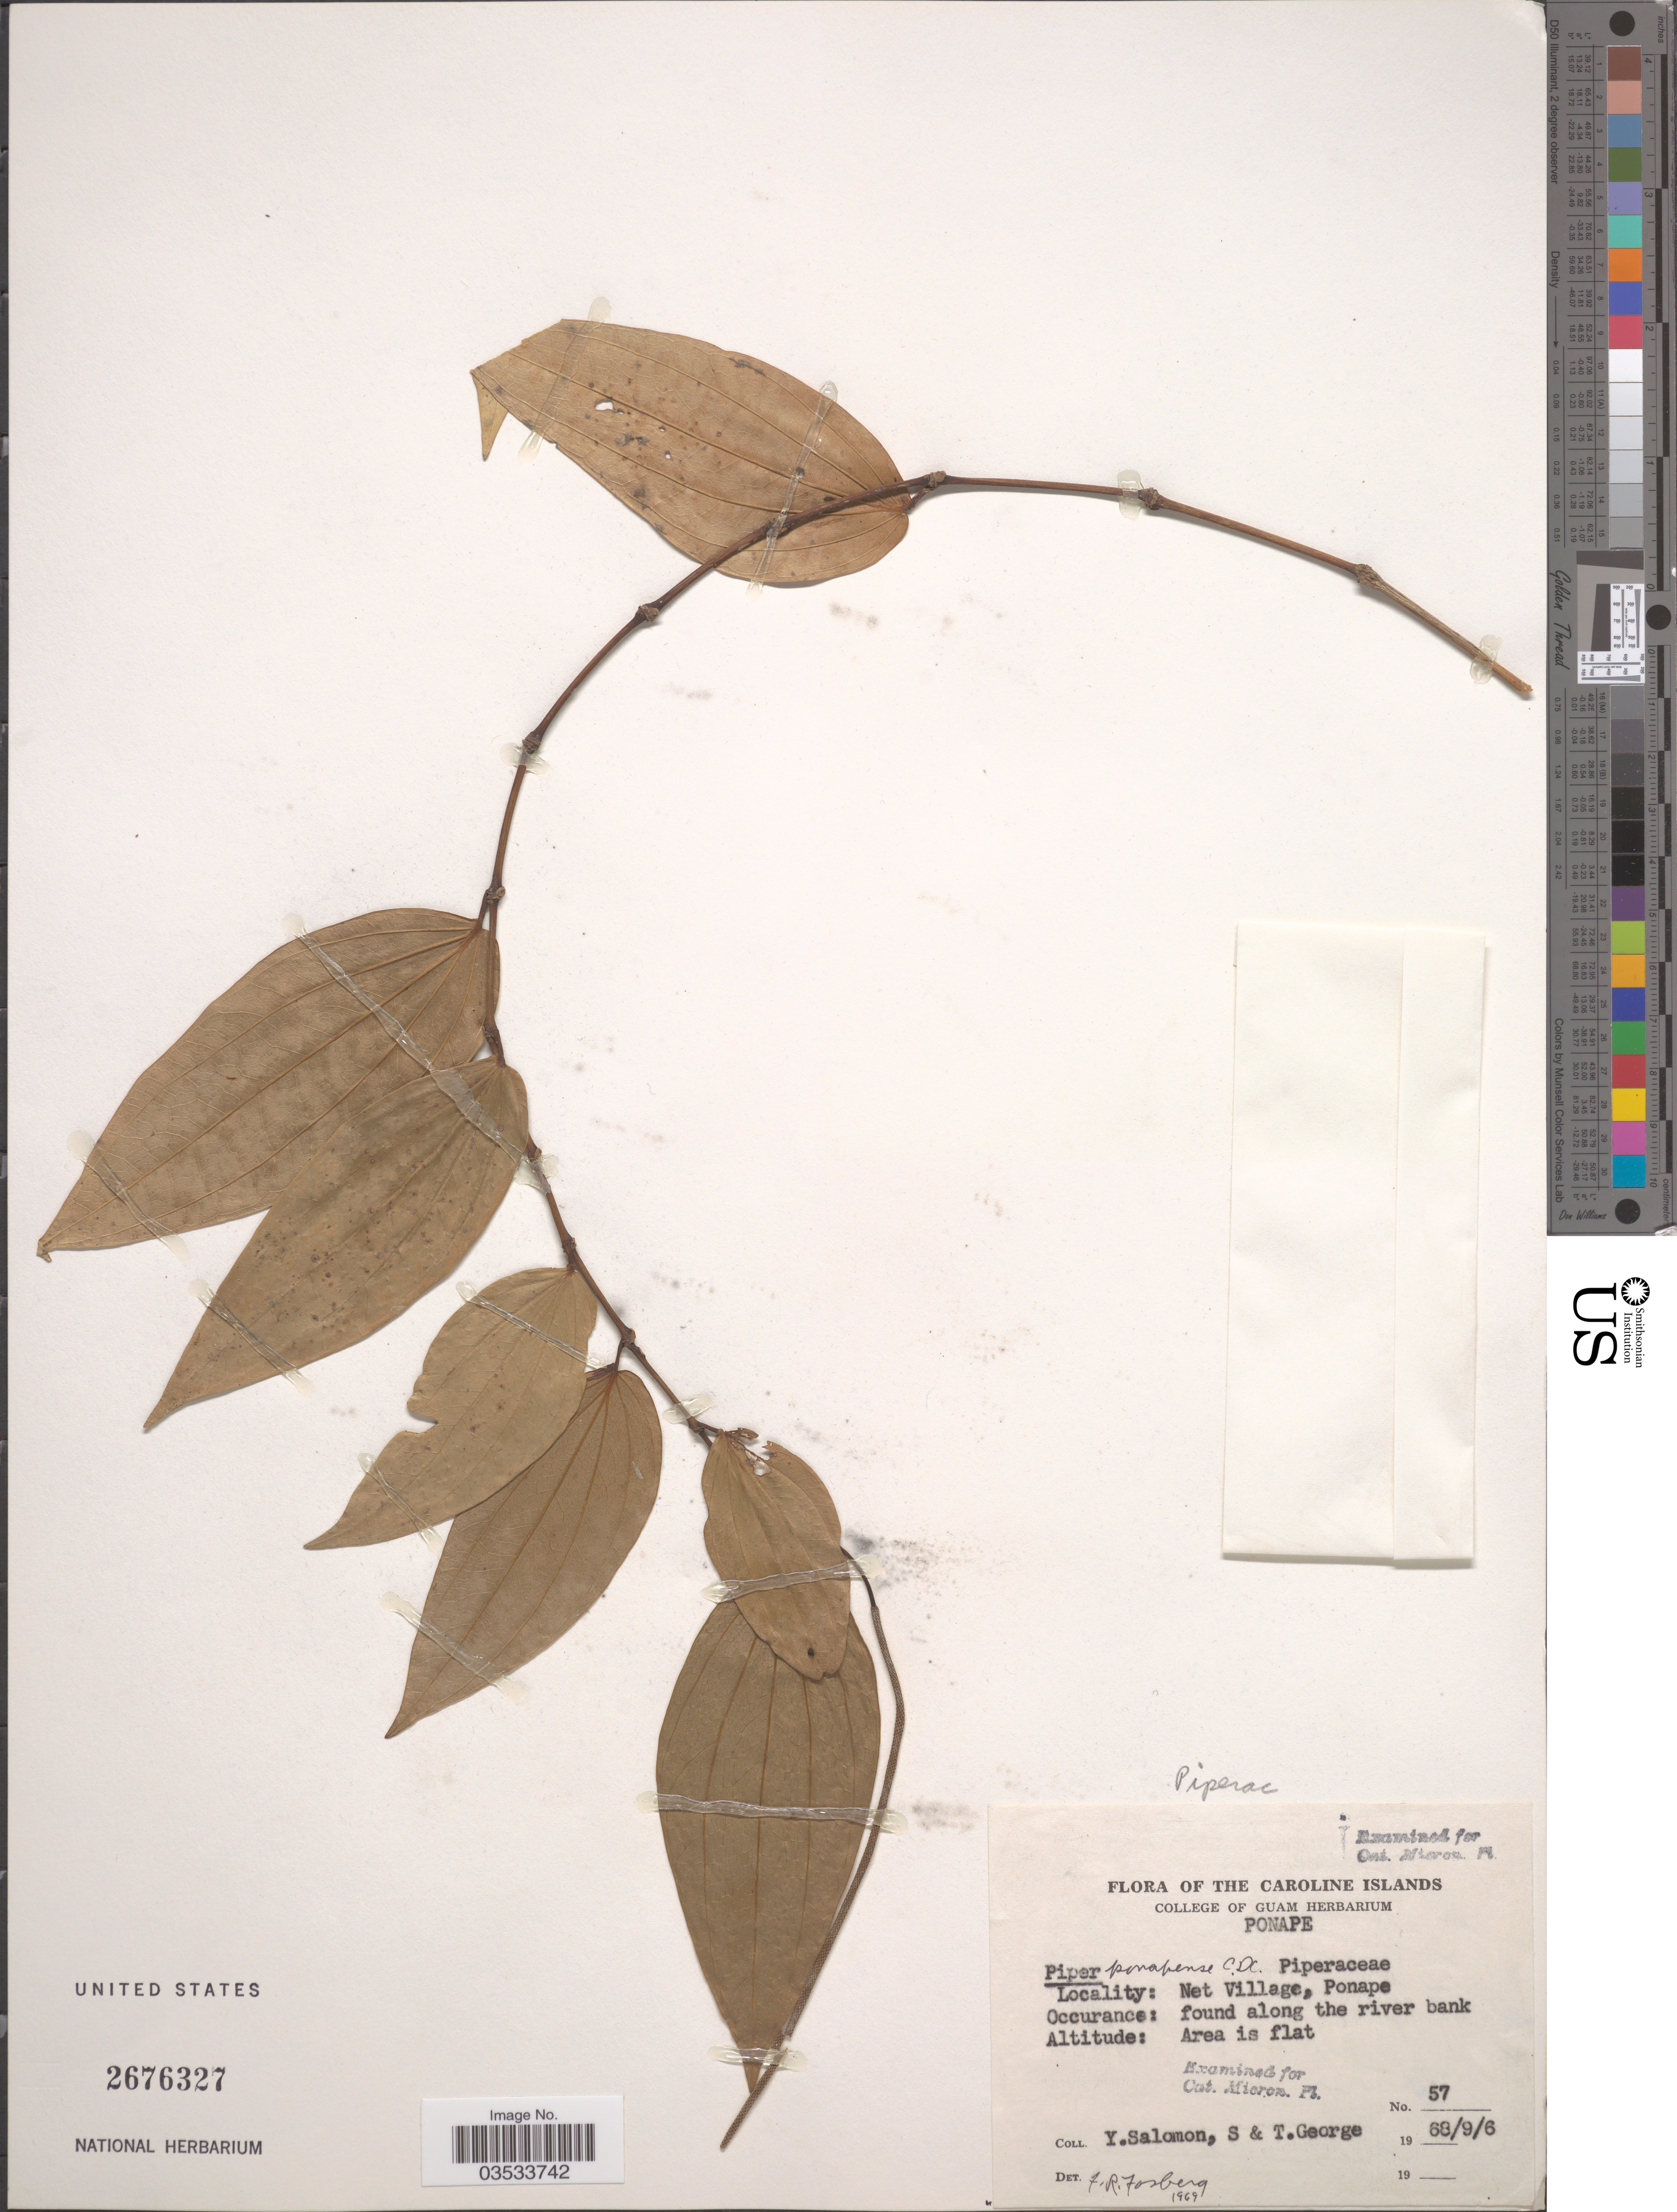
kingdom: Plantae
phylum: Tracheophyta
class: Magnoliopsida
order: Piperales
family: Piperaceae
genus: Piper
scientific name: Piper ponapense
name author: C. DC.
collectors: Y. Salomon, S. George & T. George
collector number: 57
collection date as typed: Transcribed d/m/y: 6/9/68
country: Micronesia, Federated States of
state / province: Pohnpei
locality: Caroline Islands. Ponape. Net Village, Ponape.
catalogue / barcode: US 2676327